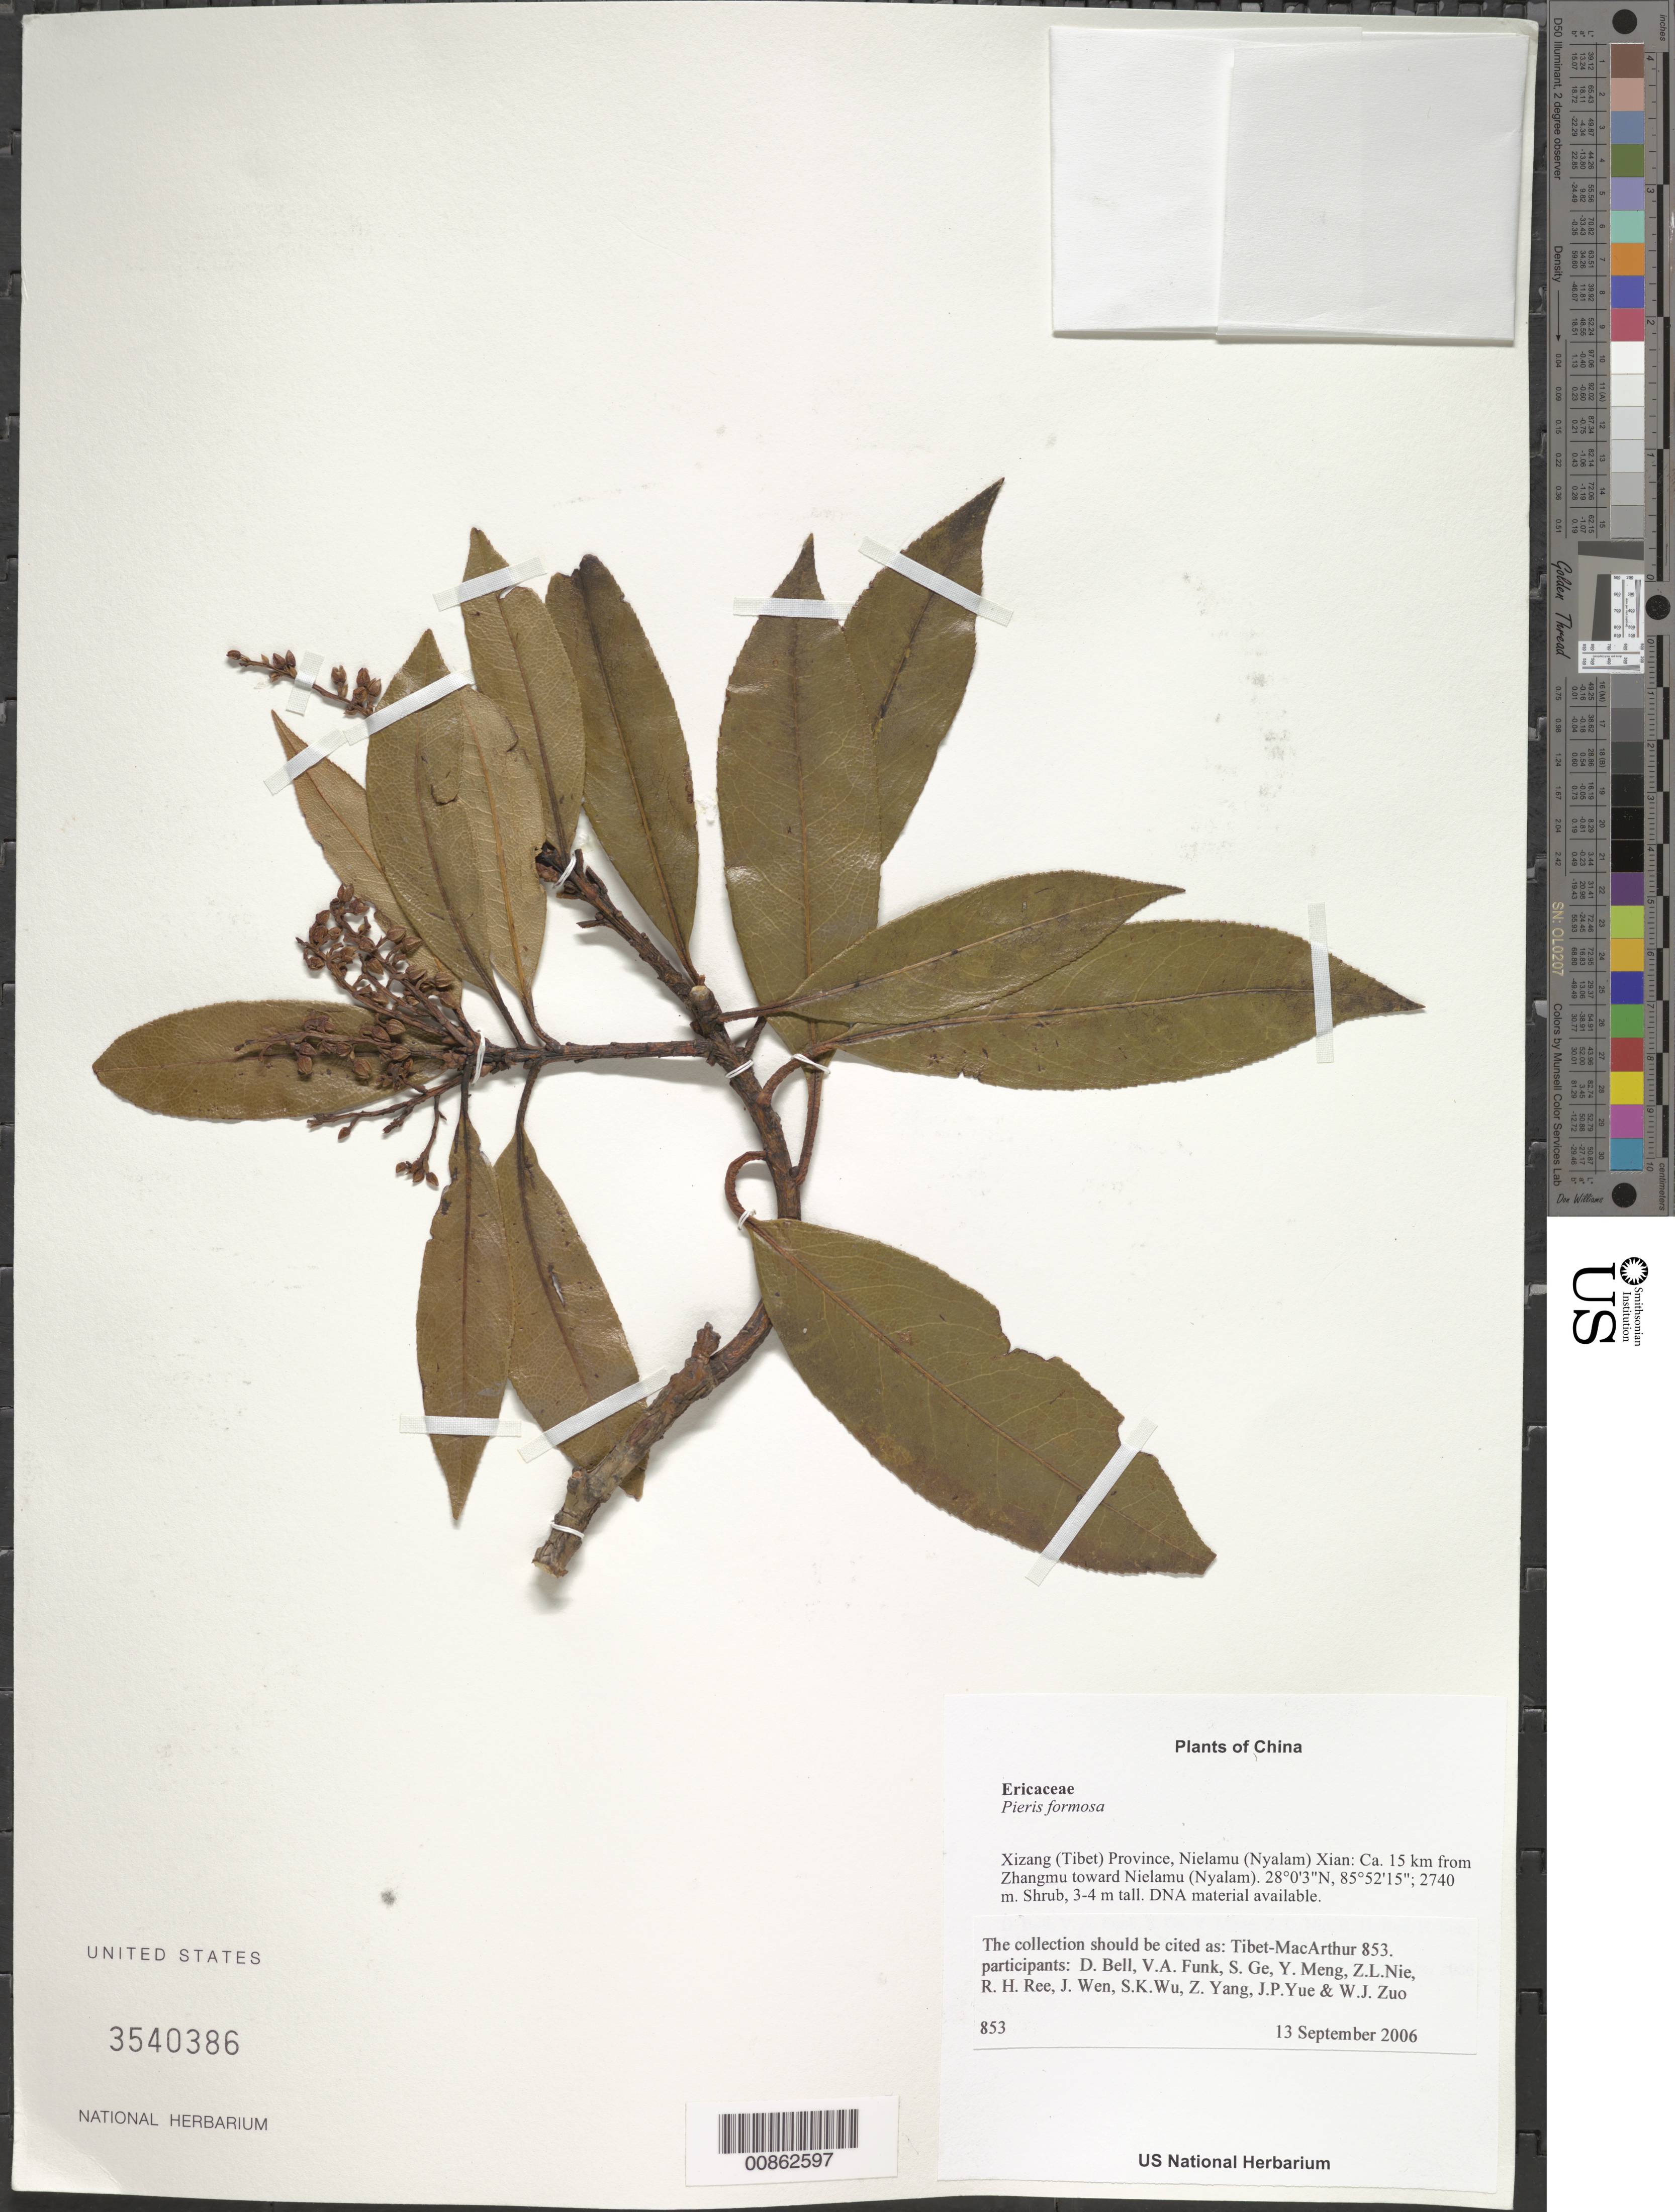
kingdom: Plantae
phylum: Tracheophyta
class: Magnoliopsida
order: Ericales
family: Ericaceae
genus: Pieris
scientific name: Pieris formosa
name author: (Wall.) D. Don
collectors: Tibet-MacArthur, D. A. Bell, V. Funk, S. Ge, Y. Meng, Z. Nie, R. Ree, H. Sun, J. Wen, Z. Yang, J. Yue, Z. Zhou & W. Zuo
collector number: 853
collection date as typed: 13 Sep 2006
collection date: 2006-09-13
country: China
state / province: Xizang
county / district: Nielamu (Nyalam) Xian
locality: Ca. 15 km from Zhangmu toward Nielamu (Nyalam).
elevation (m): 2740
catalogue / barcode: US 3540386